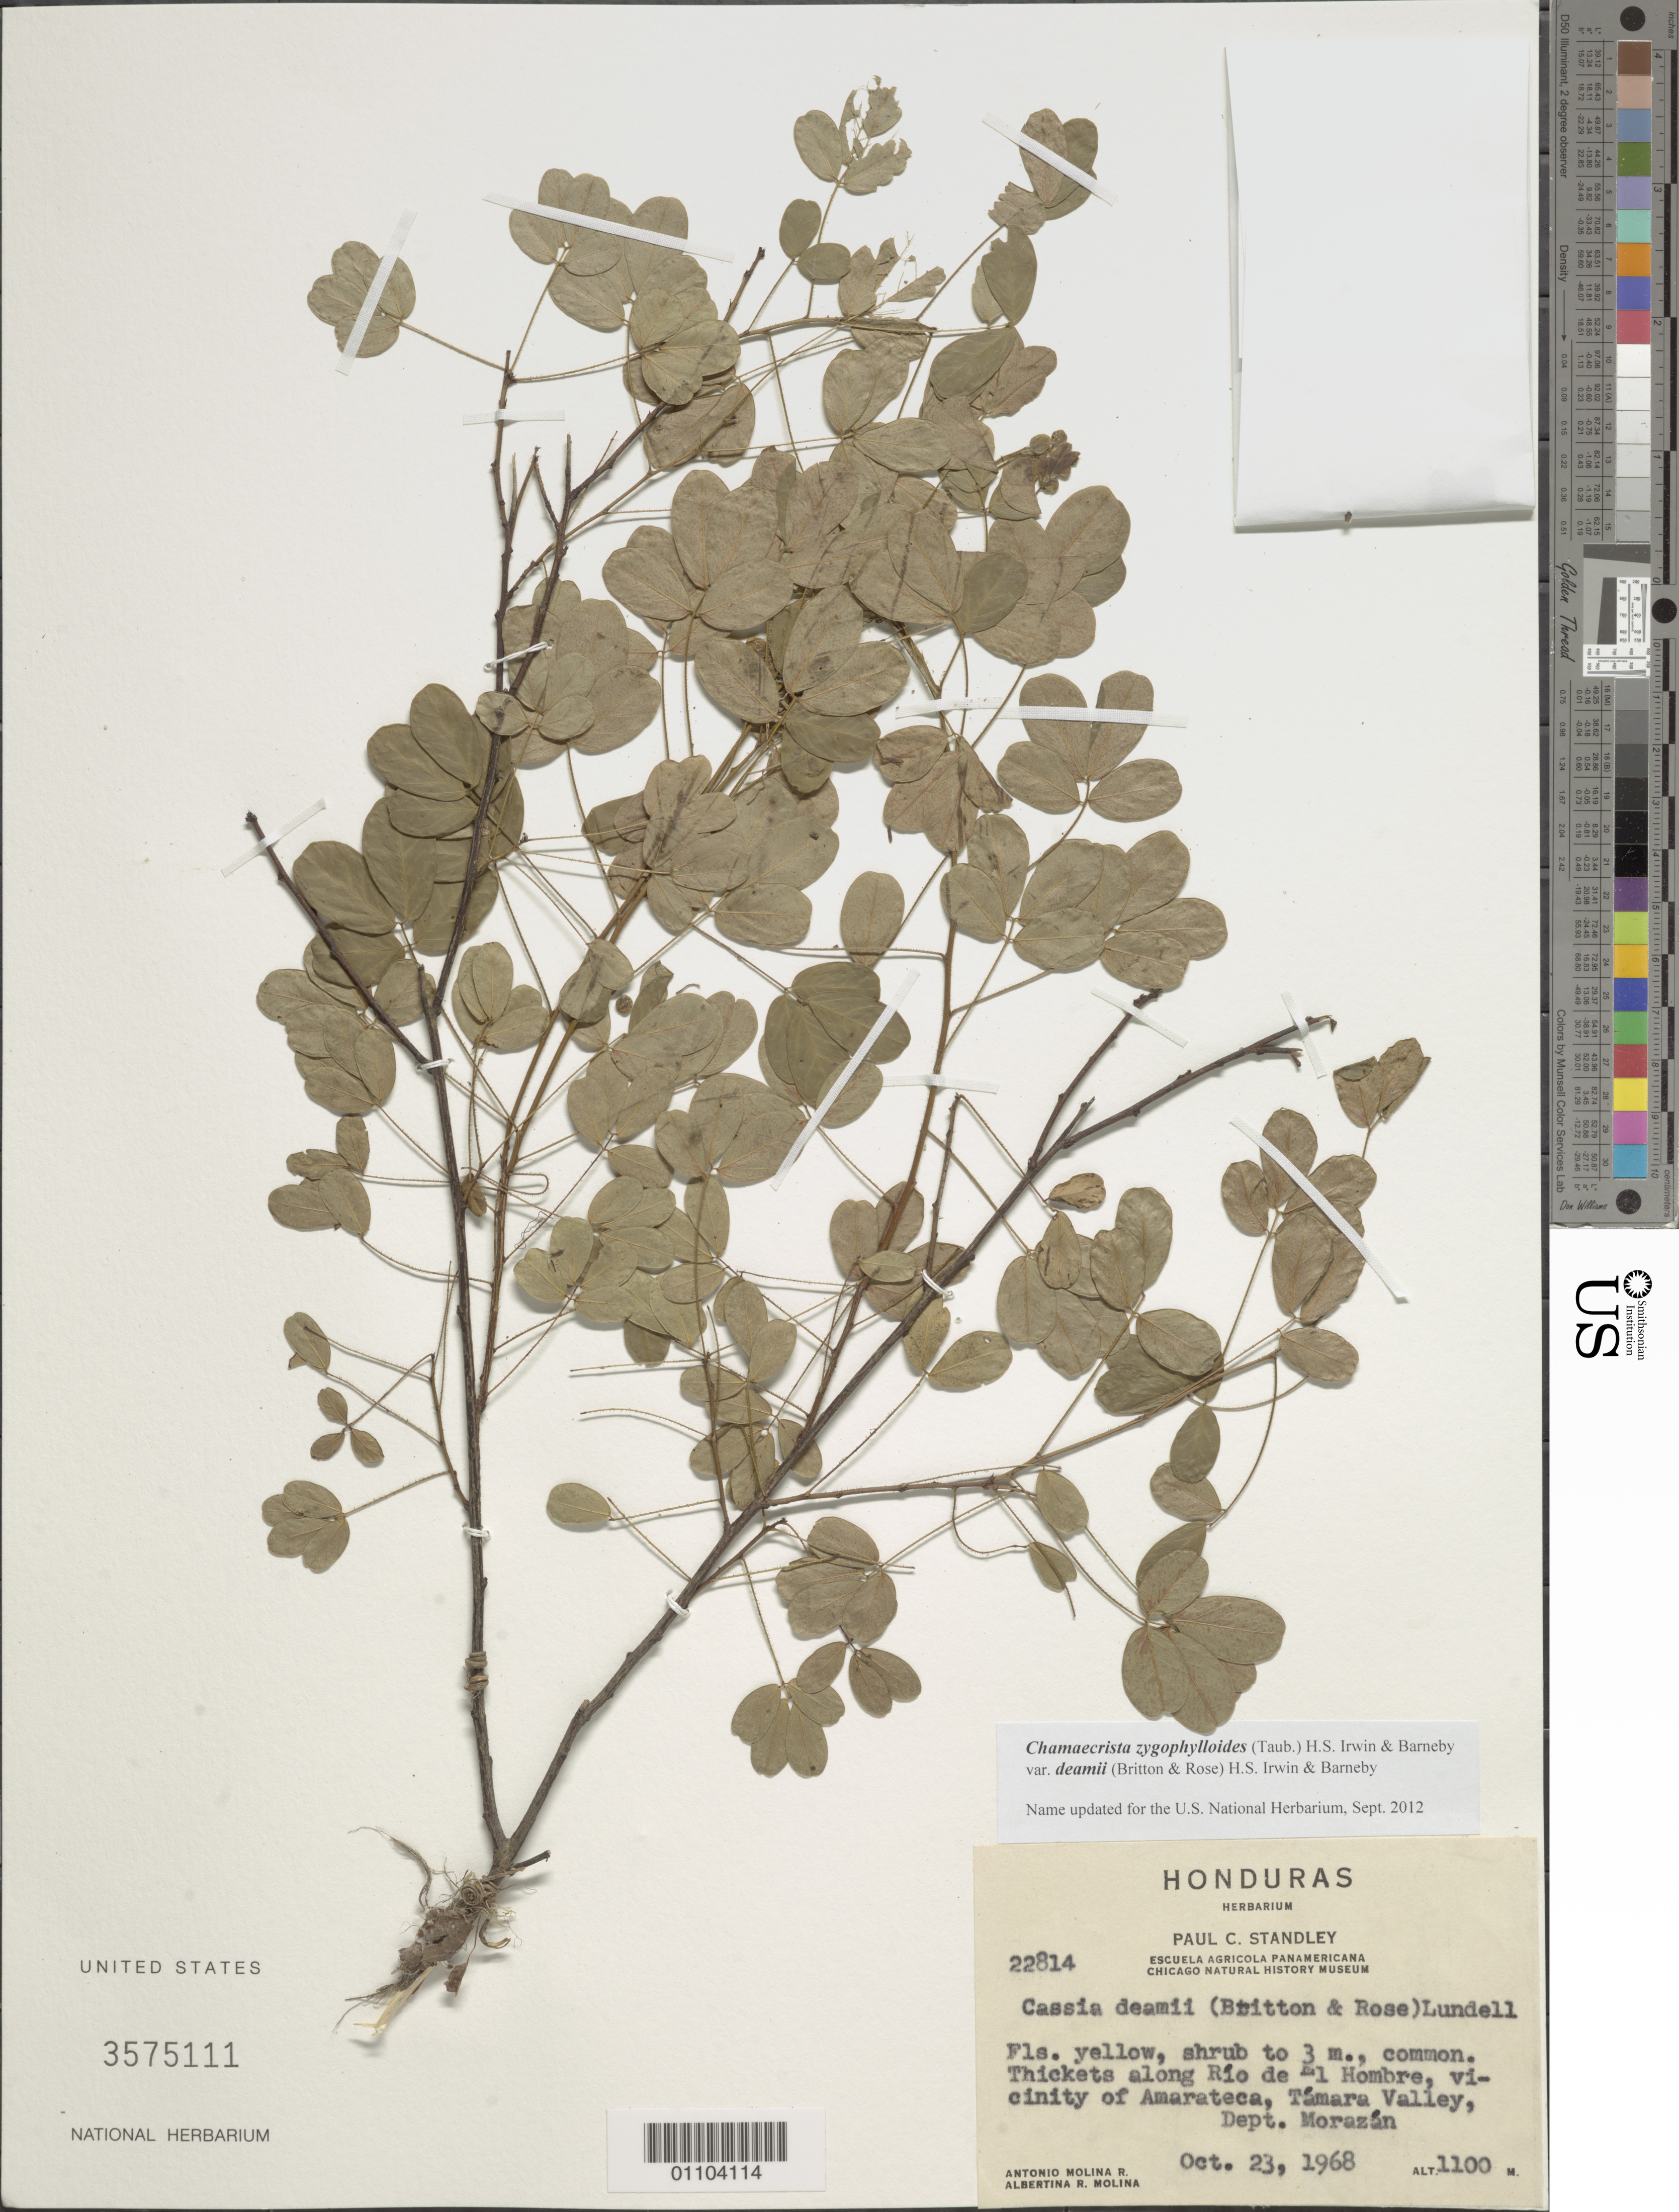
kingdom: Plantae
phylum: Tracheophyta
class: Magnoliopsida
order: Fabales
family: Fabaceae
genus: Chamaecrista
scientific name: Chamaecrista zygophylloides var. deamii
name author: (Britton & Rose) H.S. Irwin & Barneby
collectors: A. Molina R. & A. R. Molina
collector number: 22814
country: Honduras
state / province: Fco. Morazán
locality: Along Rio de El Hombre, Amarateca, Tamara Valley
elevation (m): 1100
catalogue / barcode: US 3575111